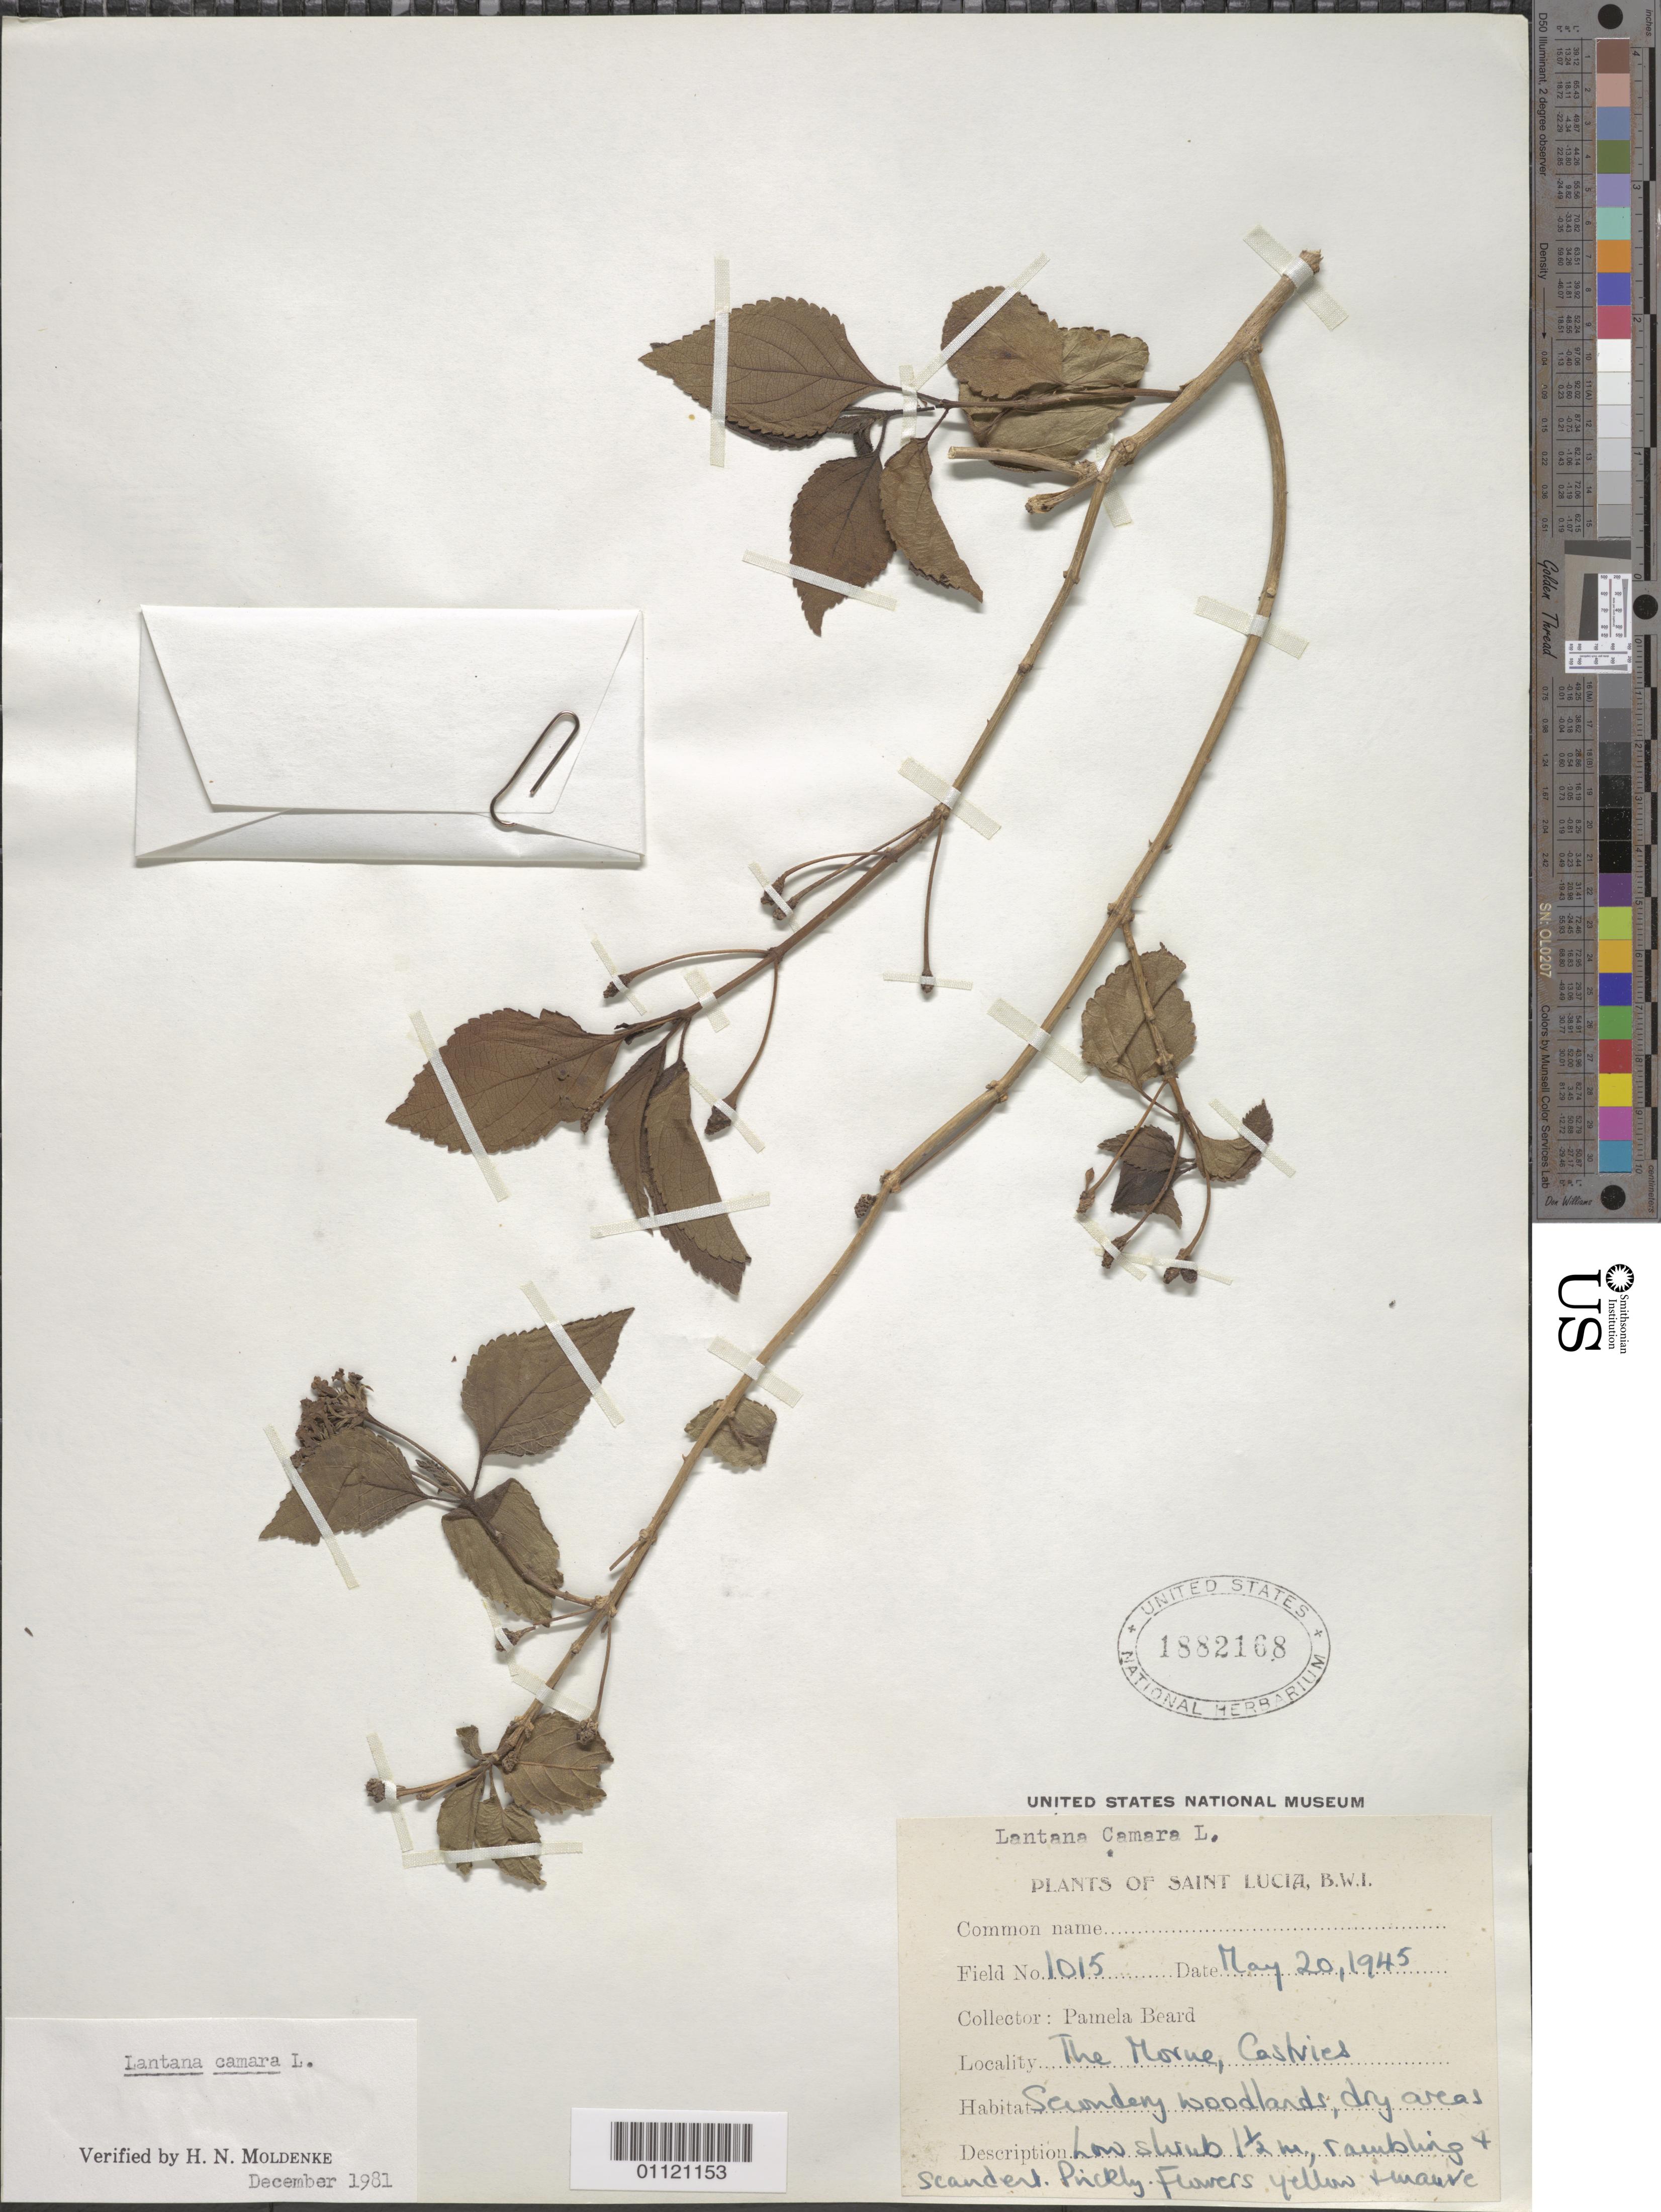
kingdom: Plantae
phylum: Tracheophyta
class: Magnoliopsida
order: Lamiales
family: Verbenaceae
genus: Lantana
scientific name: Lantana camara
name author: L.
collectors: P. Beard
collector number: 1015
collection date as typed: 25 May 1945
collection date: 1945-05-25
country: St. Lucia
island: St. Lucia I.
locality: The Morus, Castries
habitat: secondary woodlands, dry areas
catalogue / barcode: US 1882168